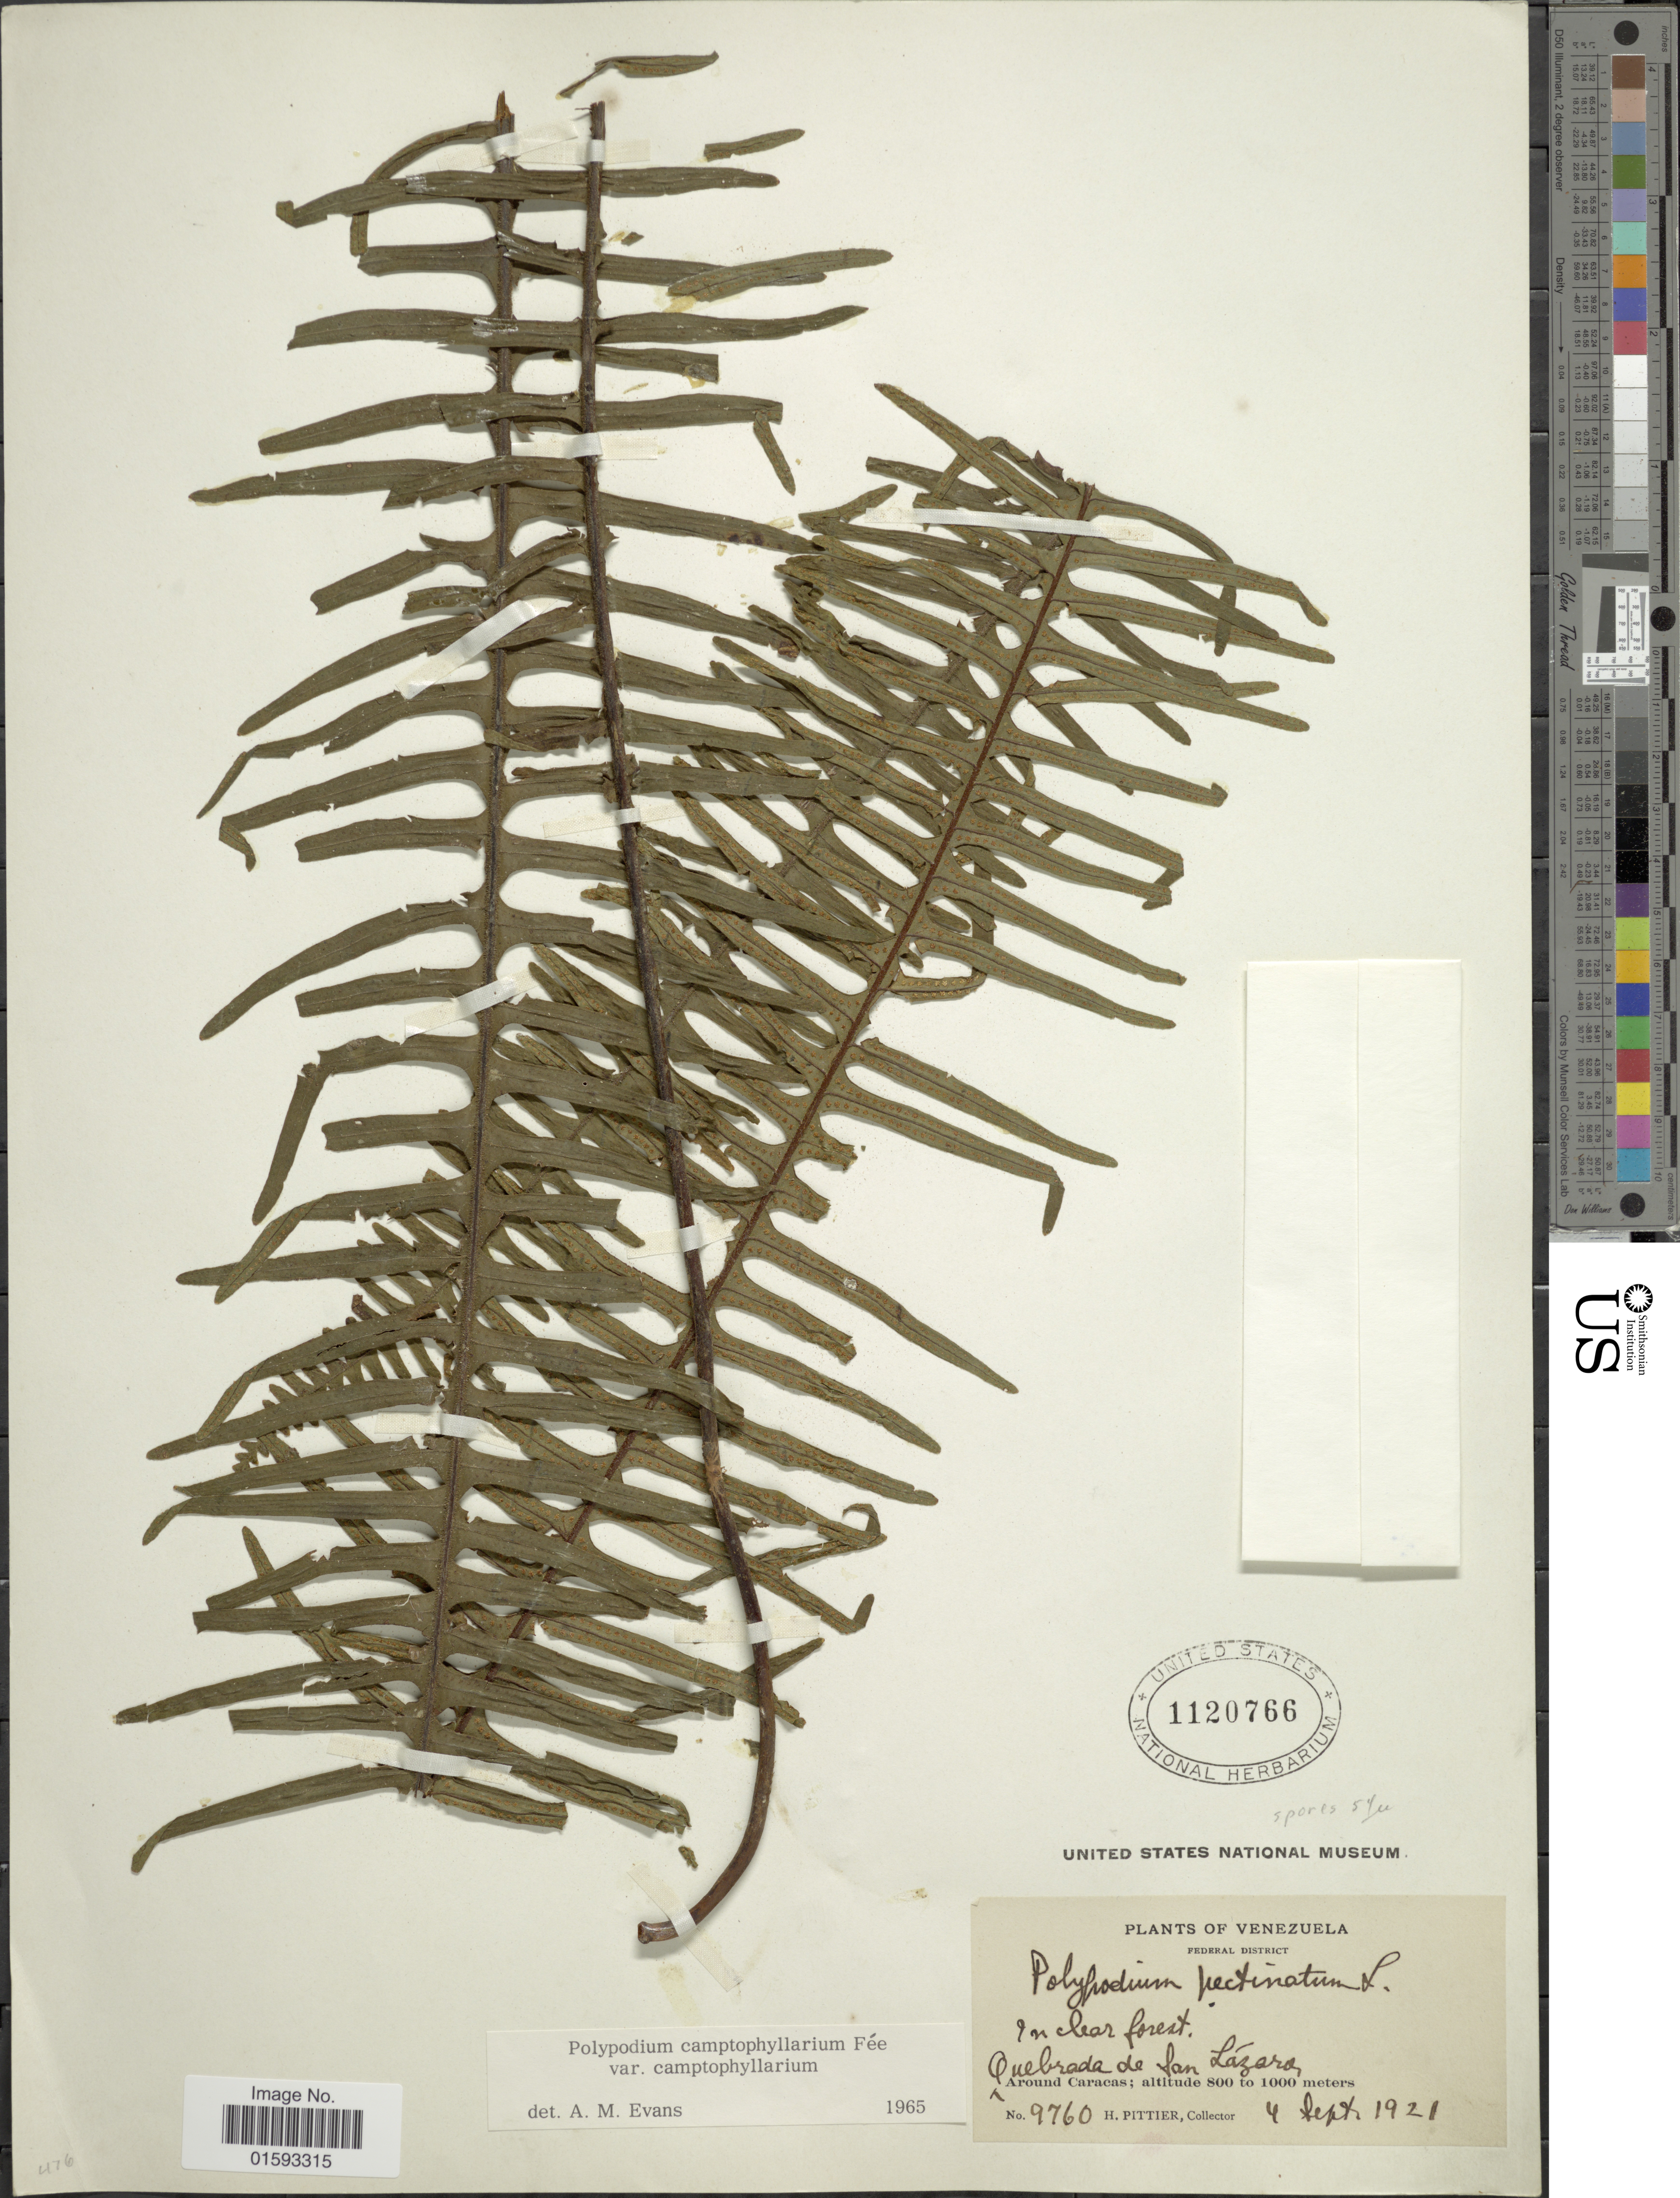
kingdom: Plantae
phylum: Tracheophyta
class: Polypodiopsida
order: Polypodiales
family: Polypodiaceae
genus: Pecluma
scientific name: Pecluma camptophyllaria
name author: (Fée) M.G. Price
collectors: H. F. Pittier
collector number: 9760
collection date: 1921-09-04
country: Venezuela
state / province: Distrito Federal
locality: In clear forest, Quebrada de San Lazaro, Around Caracas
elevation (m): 800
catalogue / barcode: US 1120766